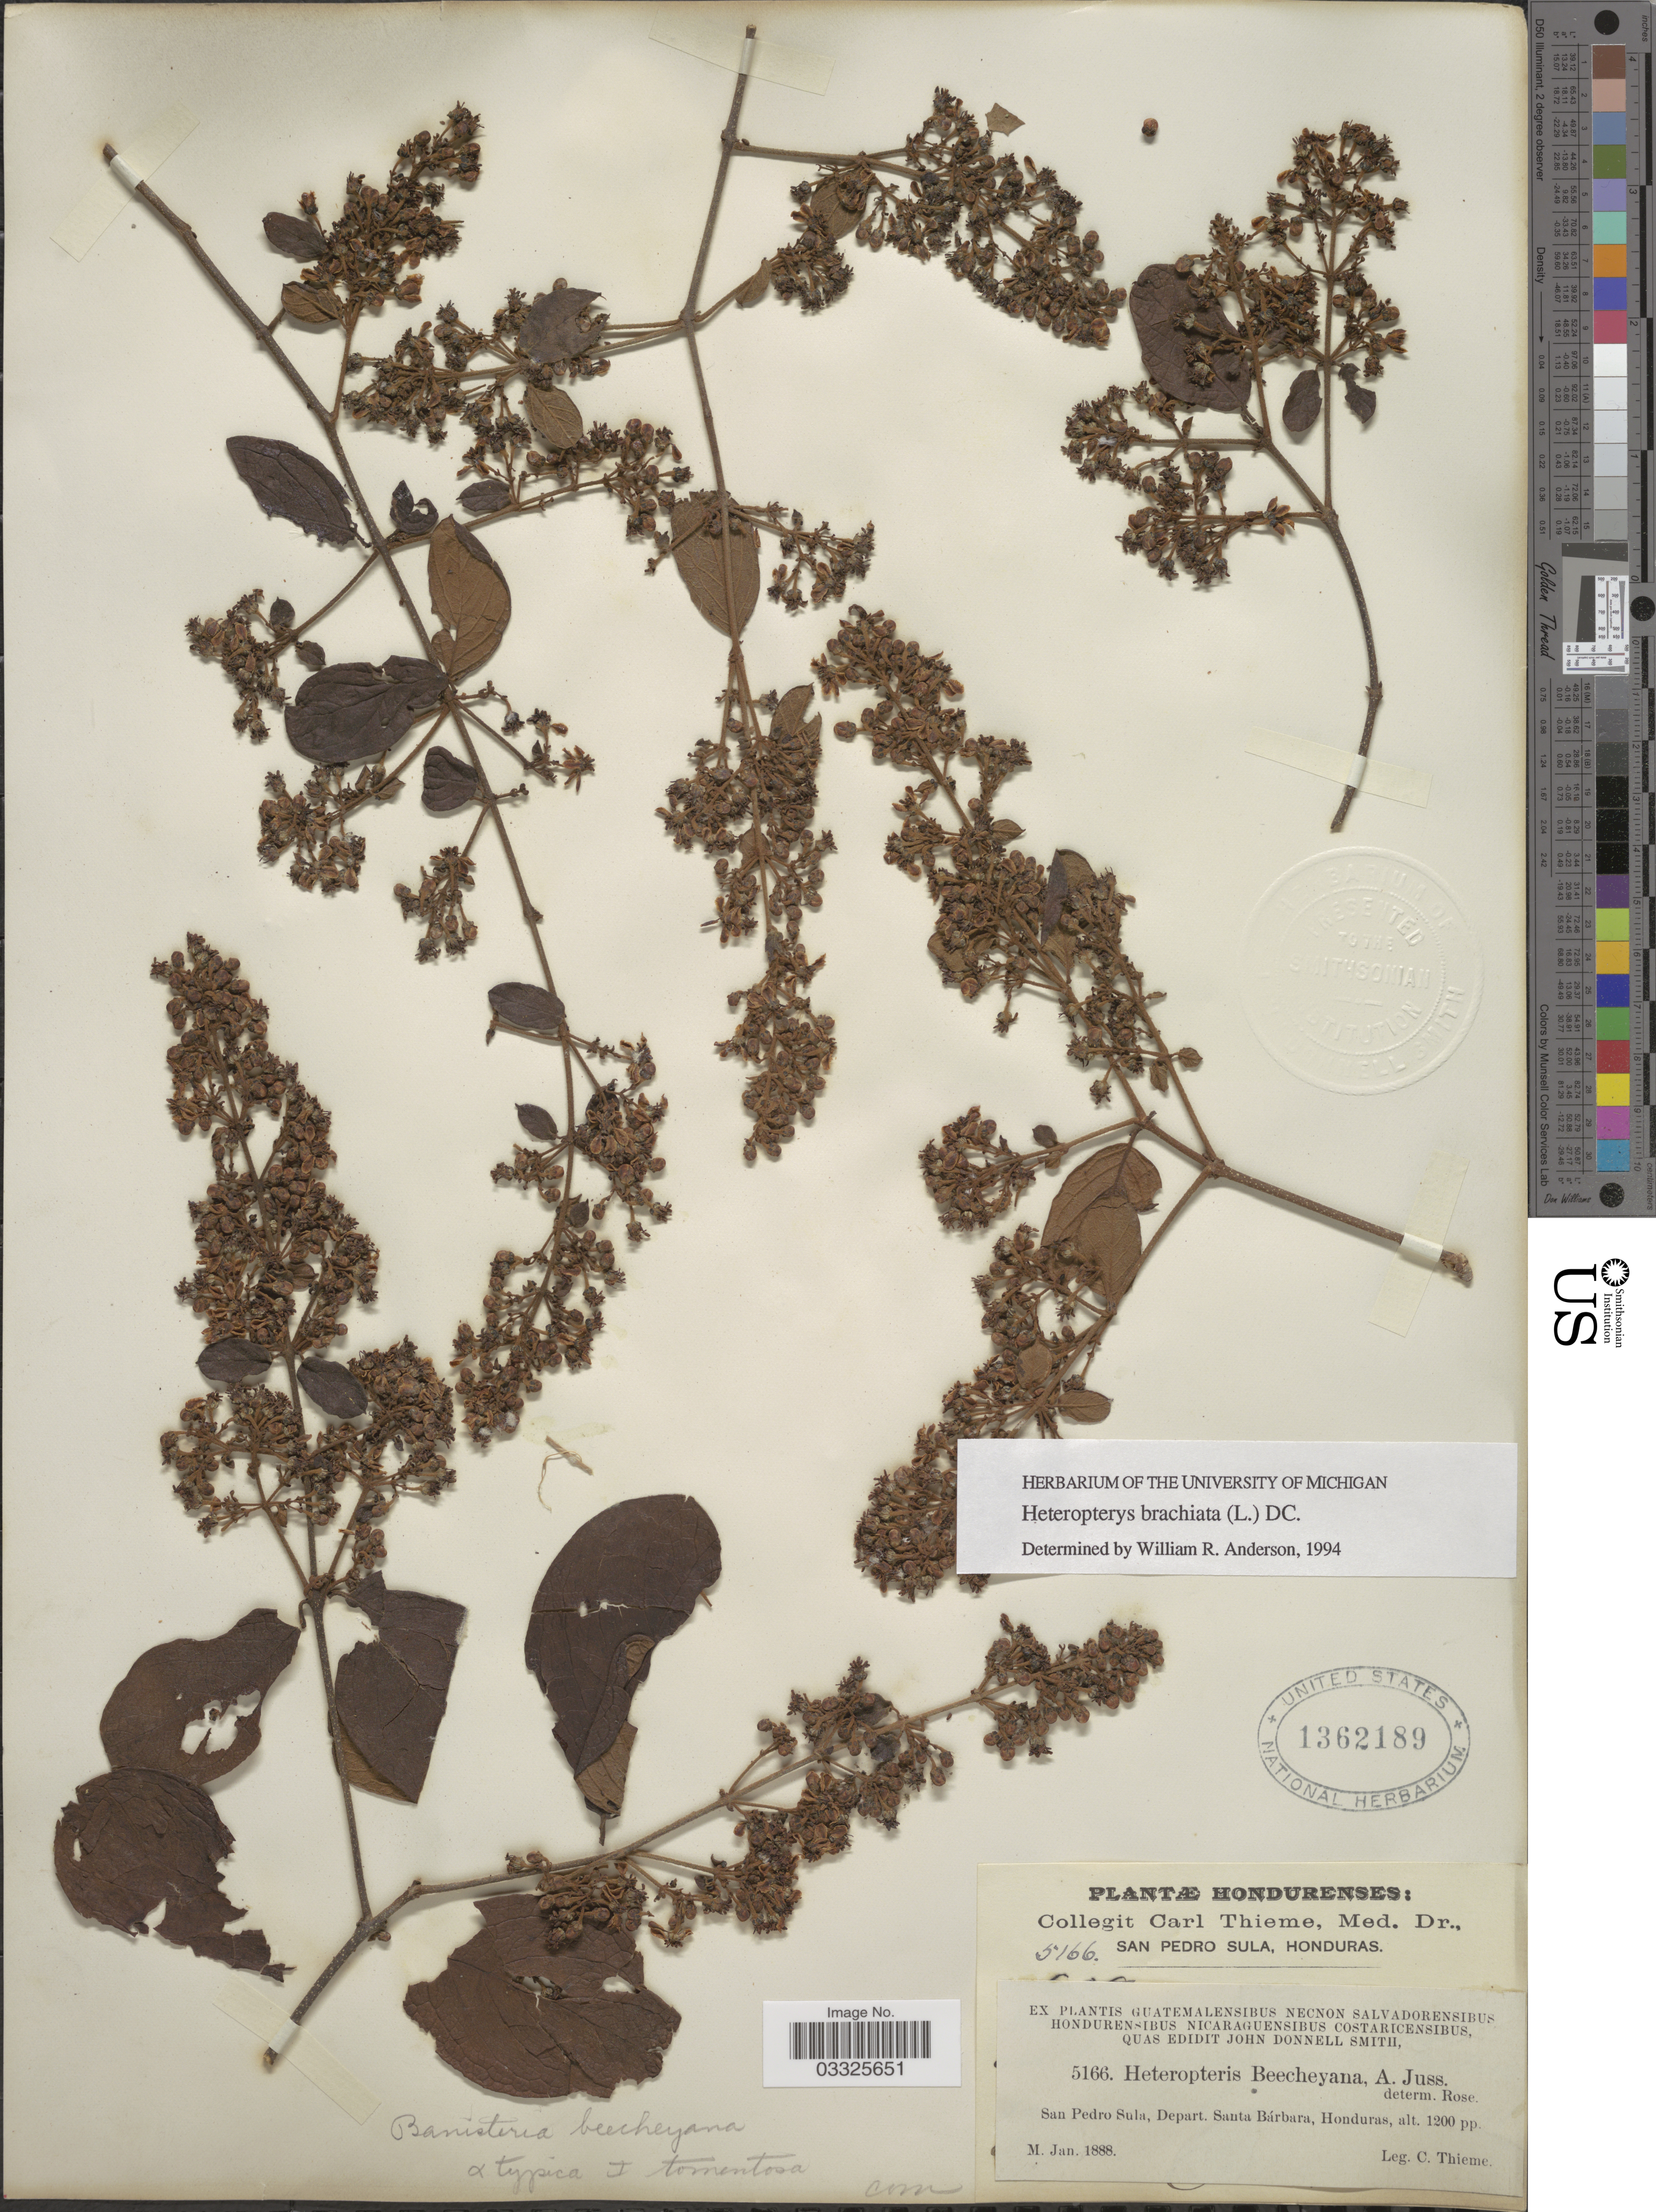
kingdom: Plantae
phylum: Tracheophyta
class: Magnoliopsida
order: Malpighiales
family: Malpighiaceae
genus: Heteropterys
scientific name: Heteropterys brachiata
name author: (L.) DC.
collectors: C. Thieme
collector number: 5166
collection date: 1888-01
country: Honduras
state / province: Santa Bárbara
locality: San Pedro Sula, Depart. Santa Bárbara.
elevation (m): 366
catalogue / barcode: US 1362189